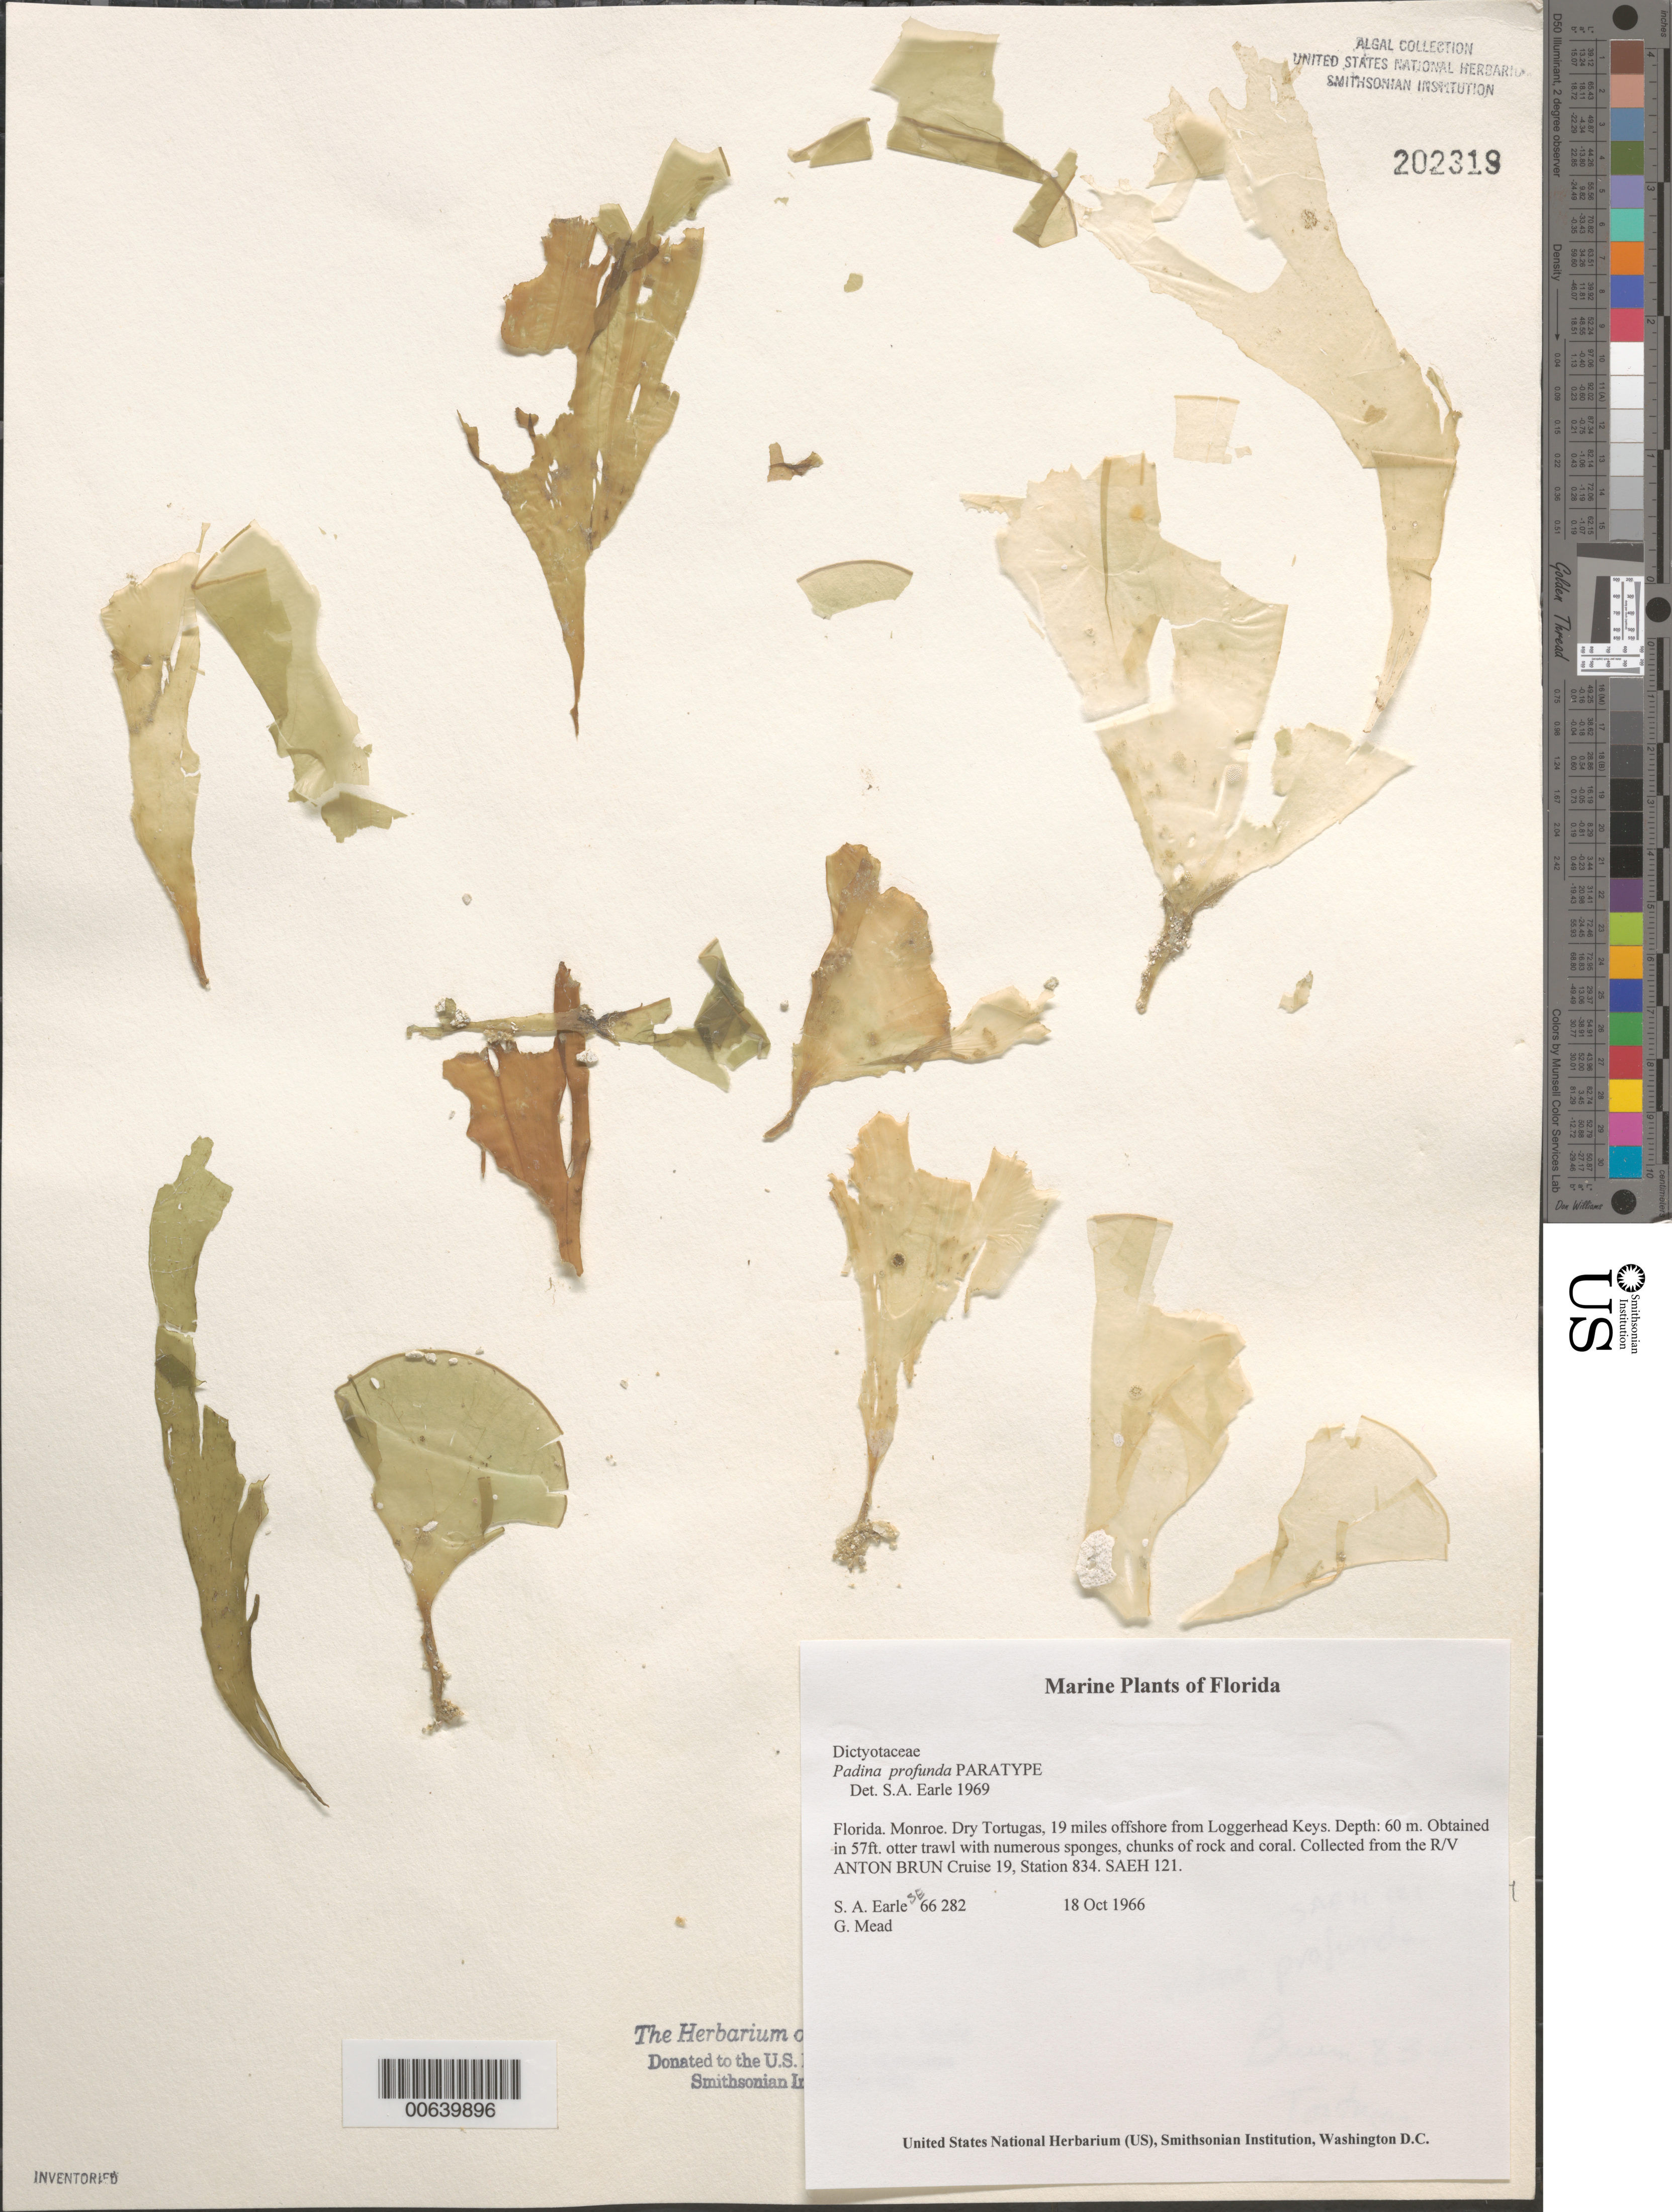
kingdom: Chromista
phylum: Ochrophyta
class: Phaeophyceae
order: Dictyotales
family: Dictyotaceae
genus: Padina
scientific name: Padina profunda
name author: S.A. Earle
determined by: Earle, S. A.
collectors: S. A. Earle & G. W. Mead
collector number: SE 66282 & SAEH 121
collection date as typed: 18 Oct 1966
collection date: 1966-10-18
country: United States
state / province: Florida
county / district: Monroe County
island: Dry Tortugas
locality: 19 miles off Loggerhead Key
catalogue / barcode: US 202319